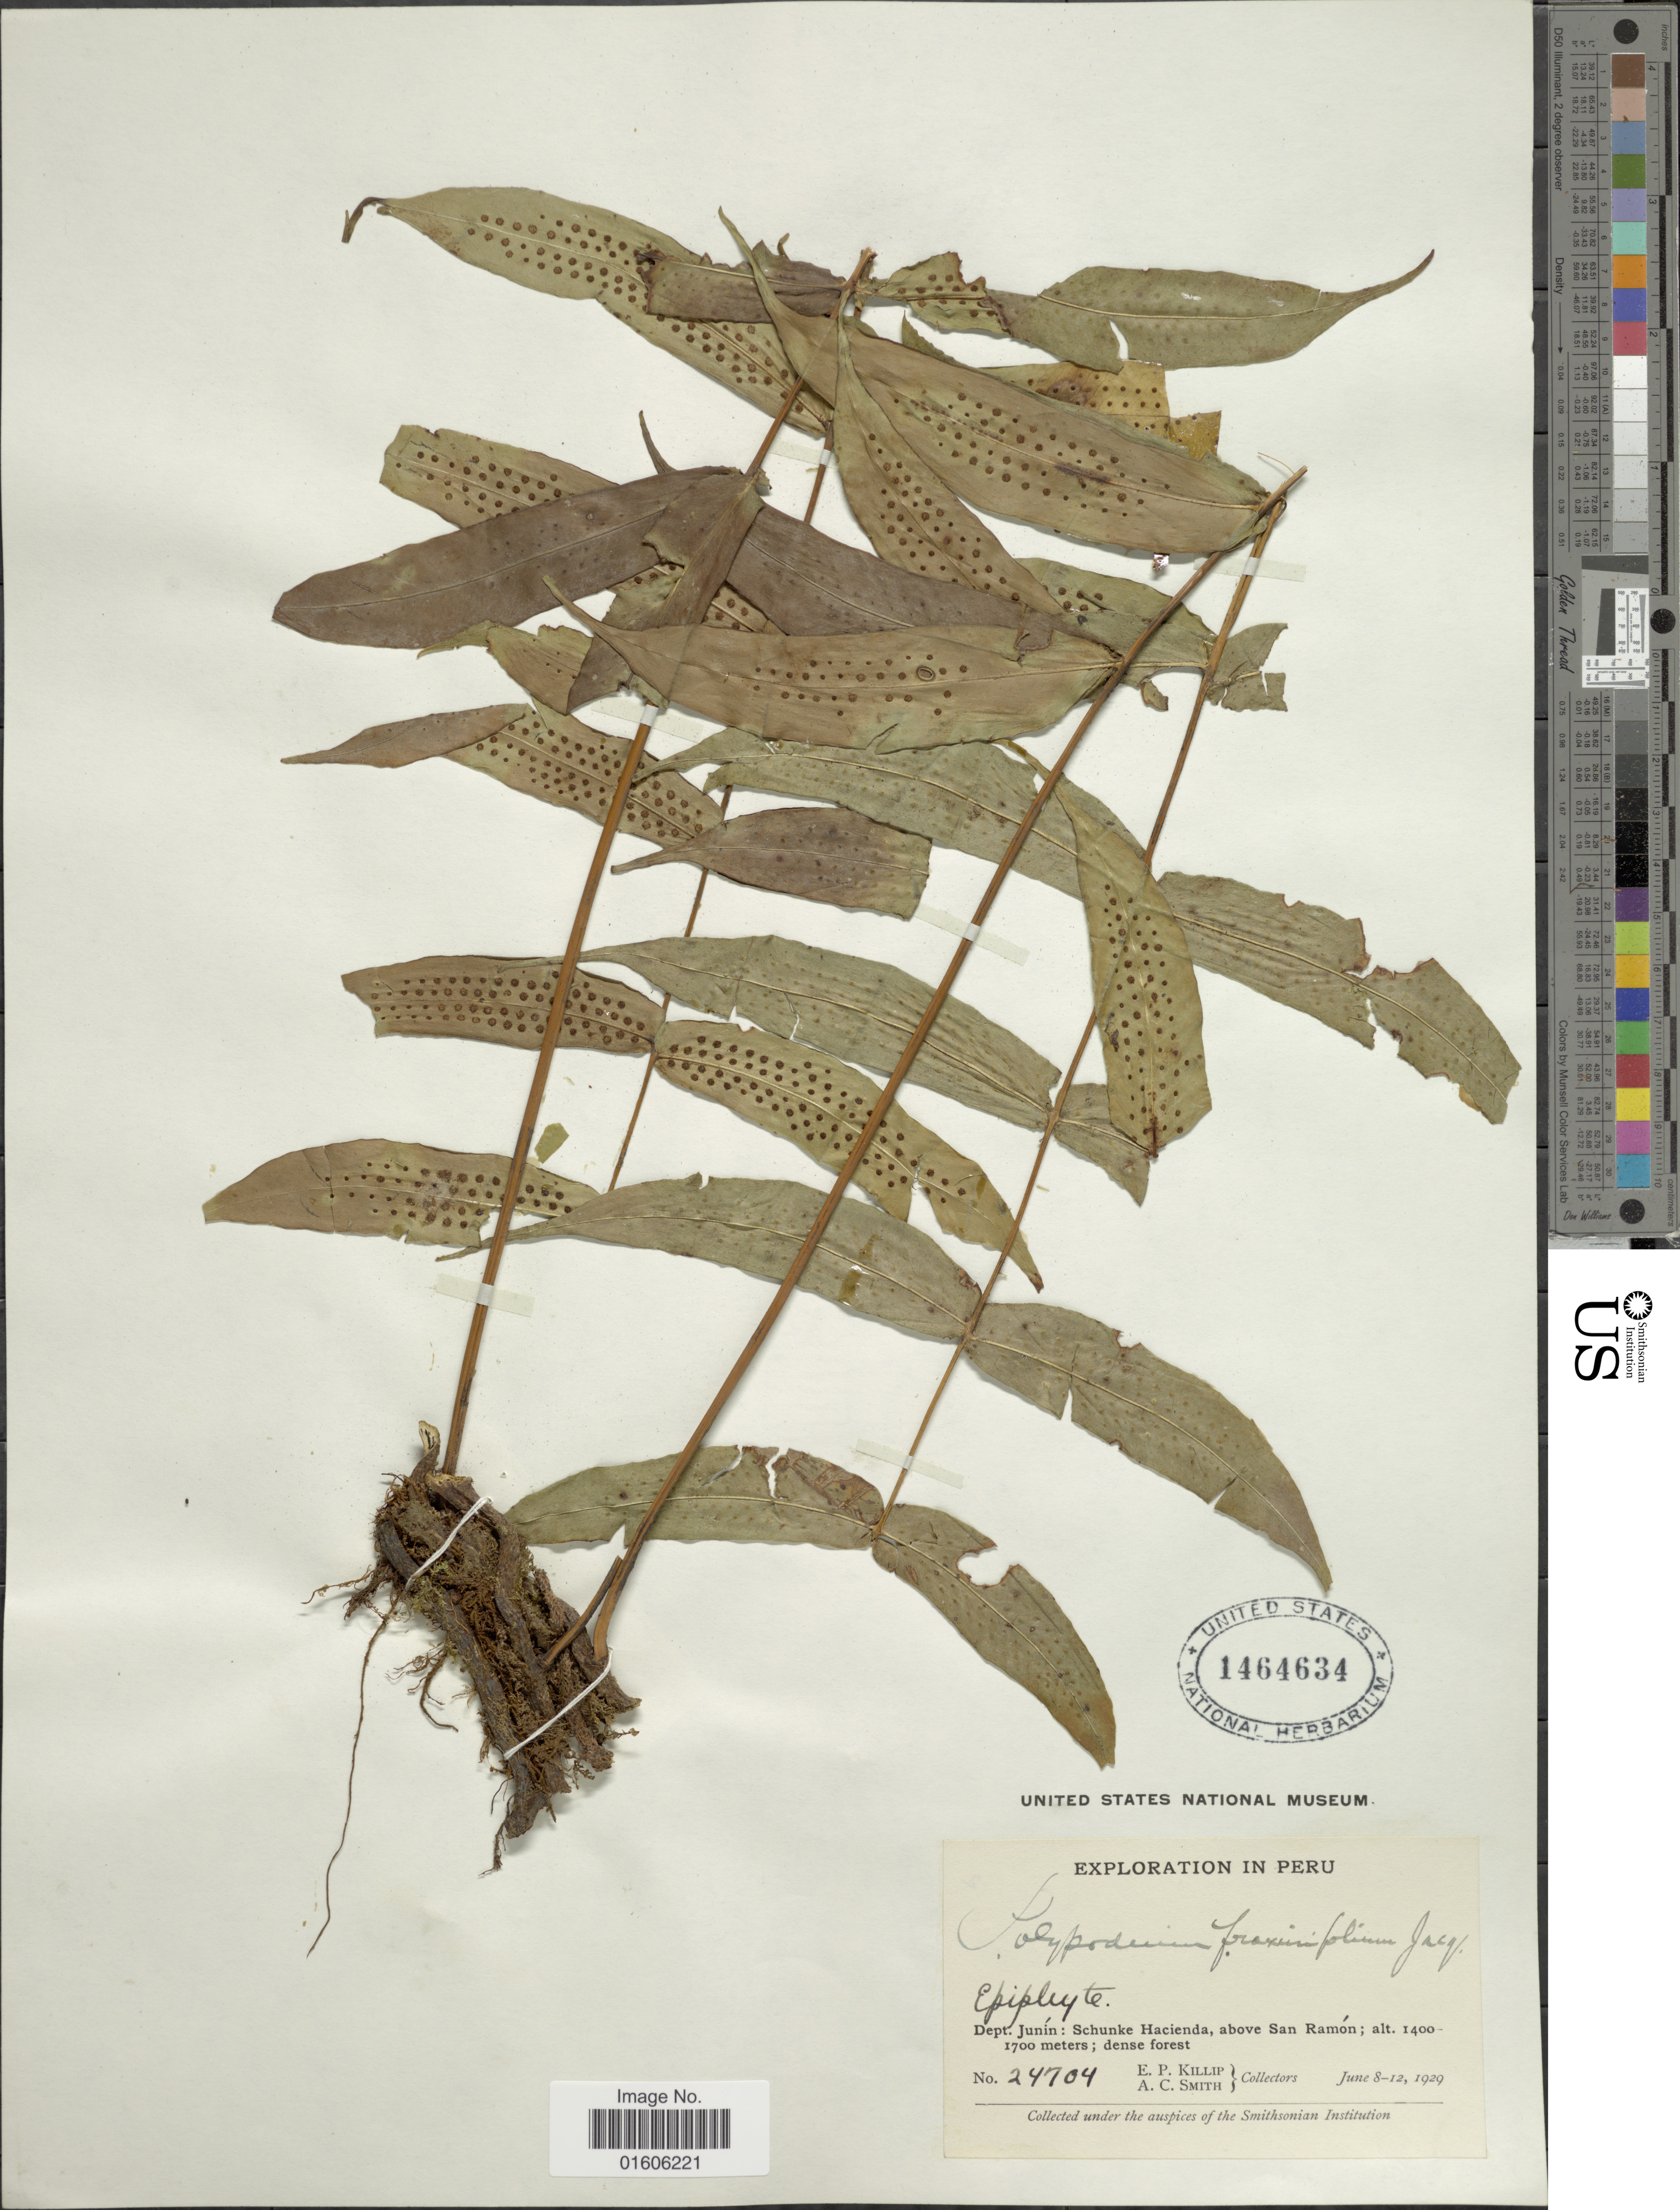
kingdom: Plantae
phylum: Tracheophyta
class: Polypodiopsida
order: Polypodiales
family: Polypodiaceae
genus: Serpocaulon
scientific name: Serpocaulon fraxinifolium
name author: (Jacq.) A.R. Sm.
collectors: E. P. Killip & A. C. Smith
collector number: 24704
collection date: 1929-06-08/1929-06-12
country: Peru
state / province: Junín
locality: Dept. Junín: Schunke Hacienda, above San Ramón.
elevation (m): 1400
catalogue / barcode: US 1464634